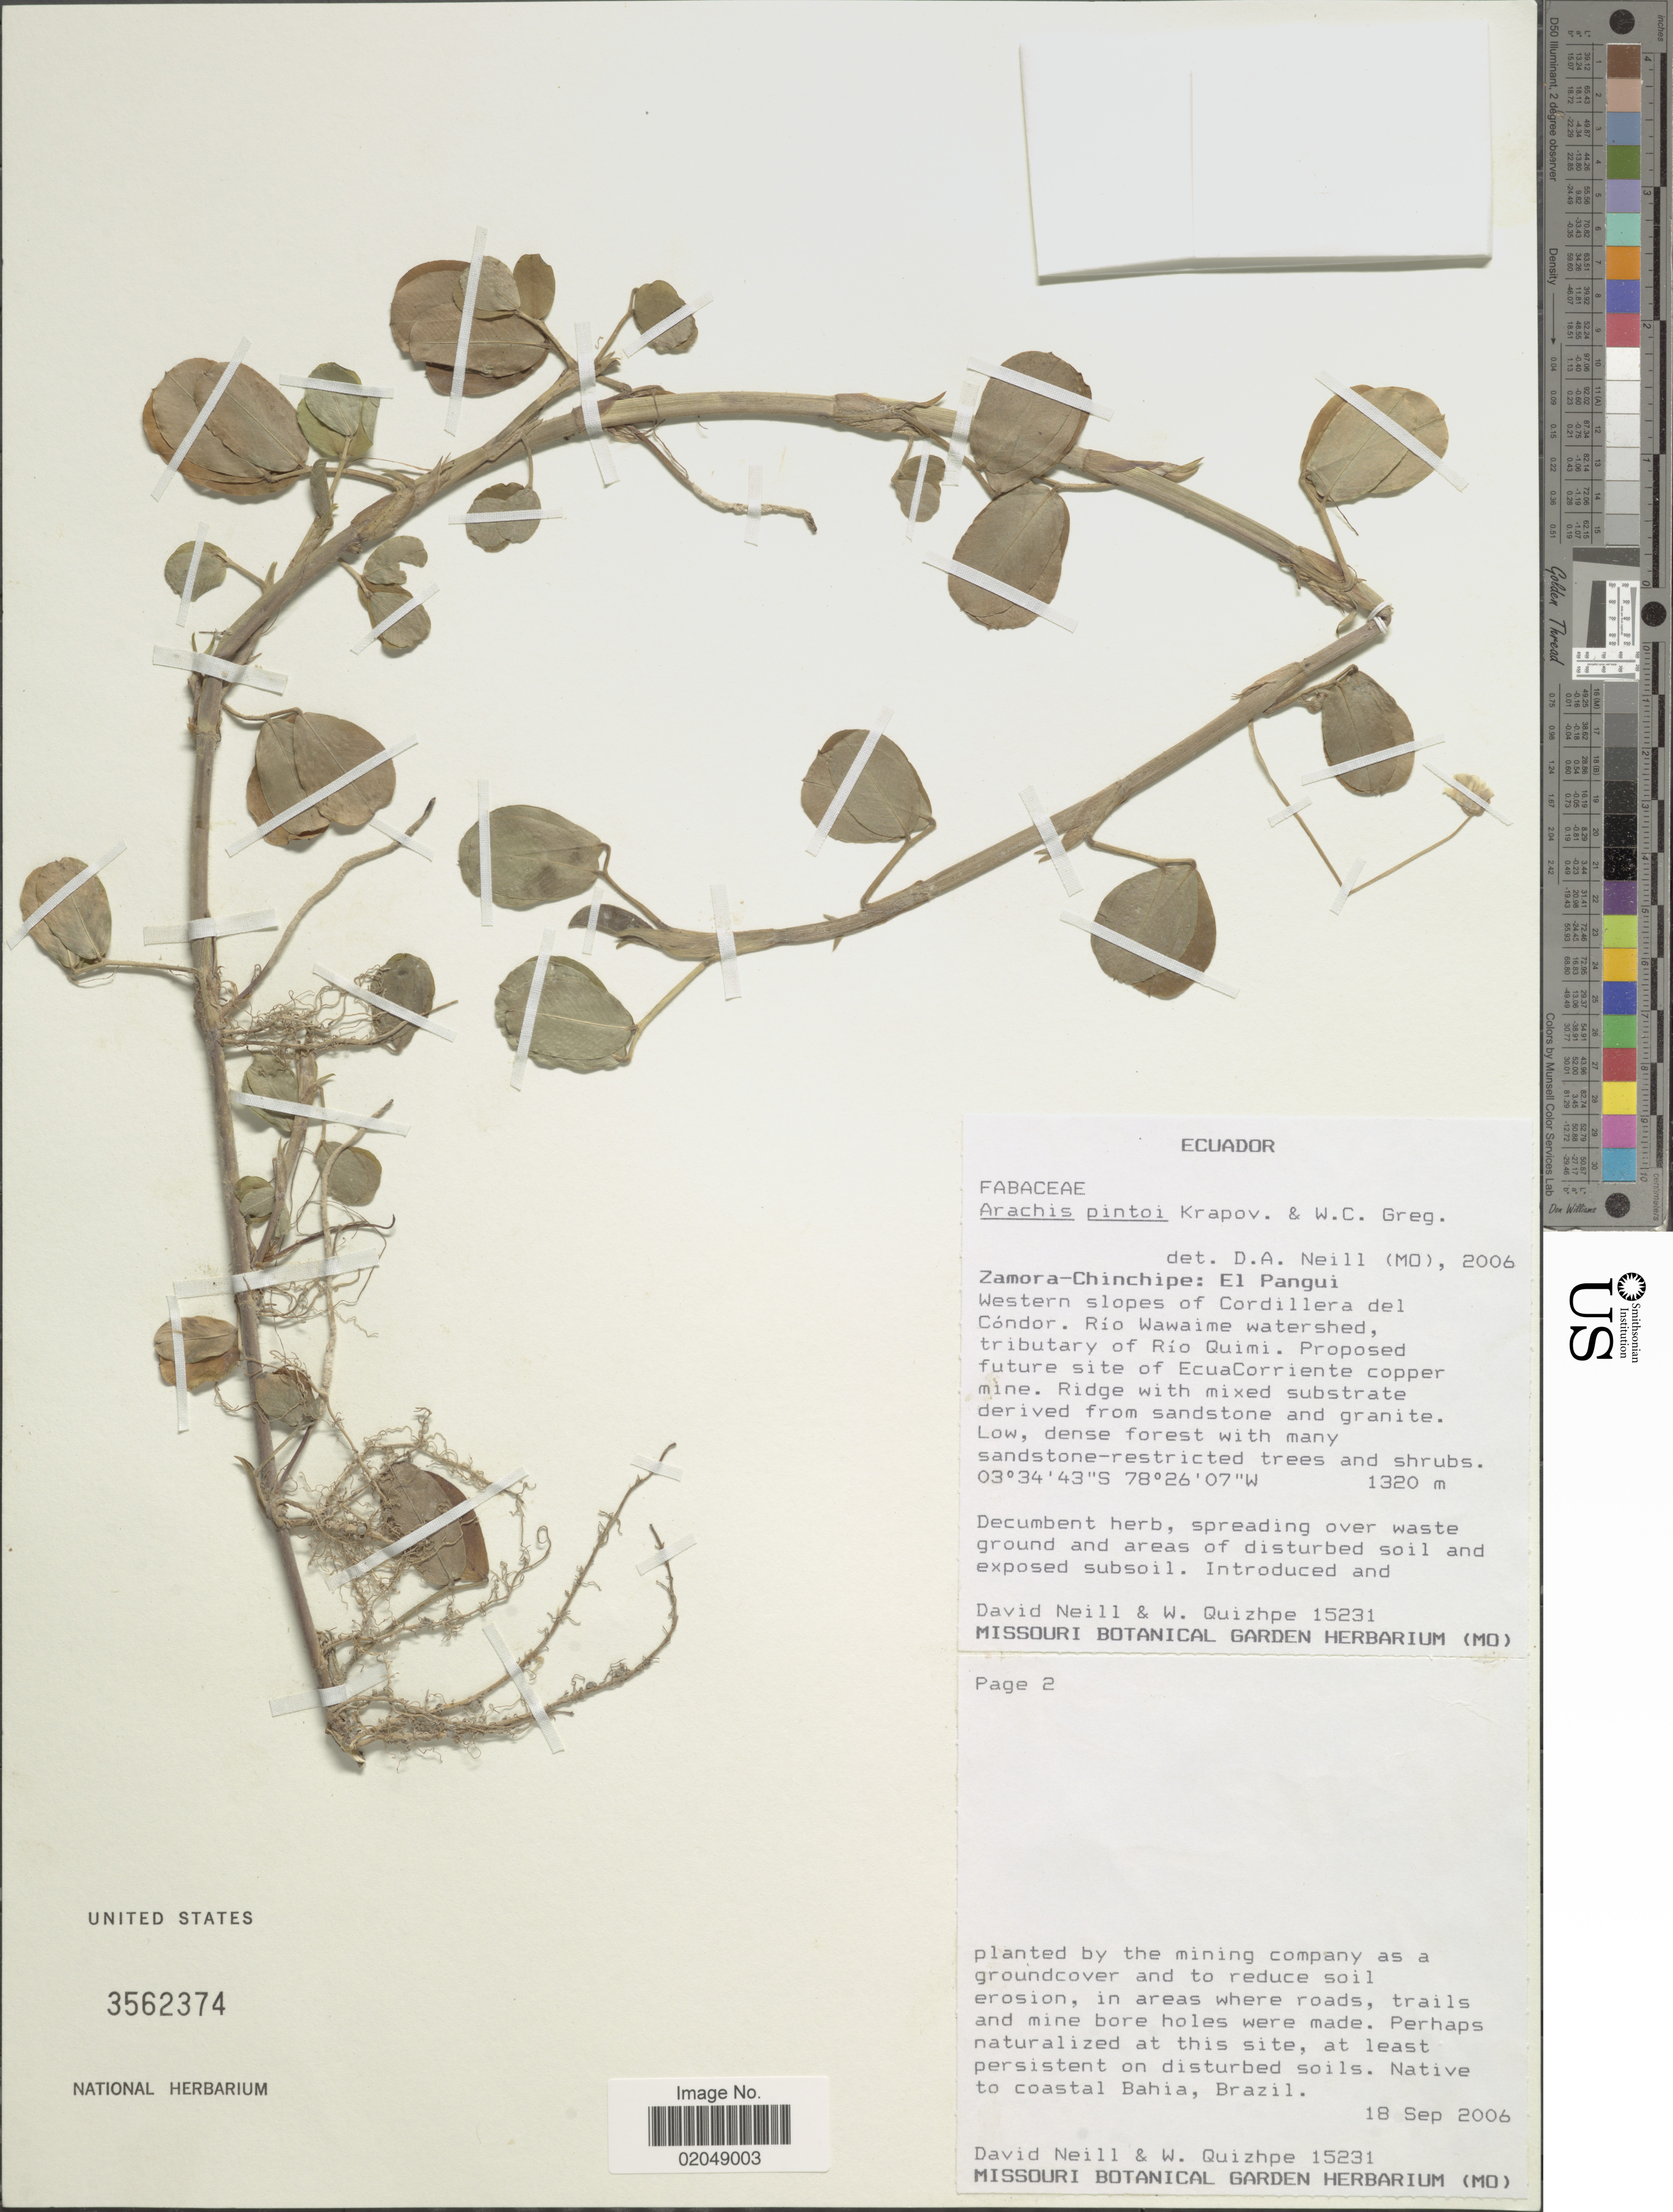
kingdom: Plantae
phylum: Tracheophyta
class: Magnoliopsida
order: Fabales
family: Fabaceae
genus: Arachis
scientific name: Arachis pintoi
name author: Krapov. & W.C. Greg.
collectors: D. Neill & W. Quizhpe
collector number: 15231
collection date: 2006-09-18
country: Ecuador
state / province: Zamora-Chinchipe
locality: El Pangui, western slopes of Cordillea del Condor, Rio Wawaime watershed, tributary of Rio Quimi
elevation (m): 1320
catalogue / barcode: US 3562374